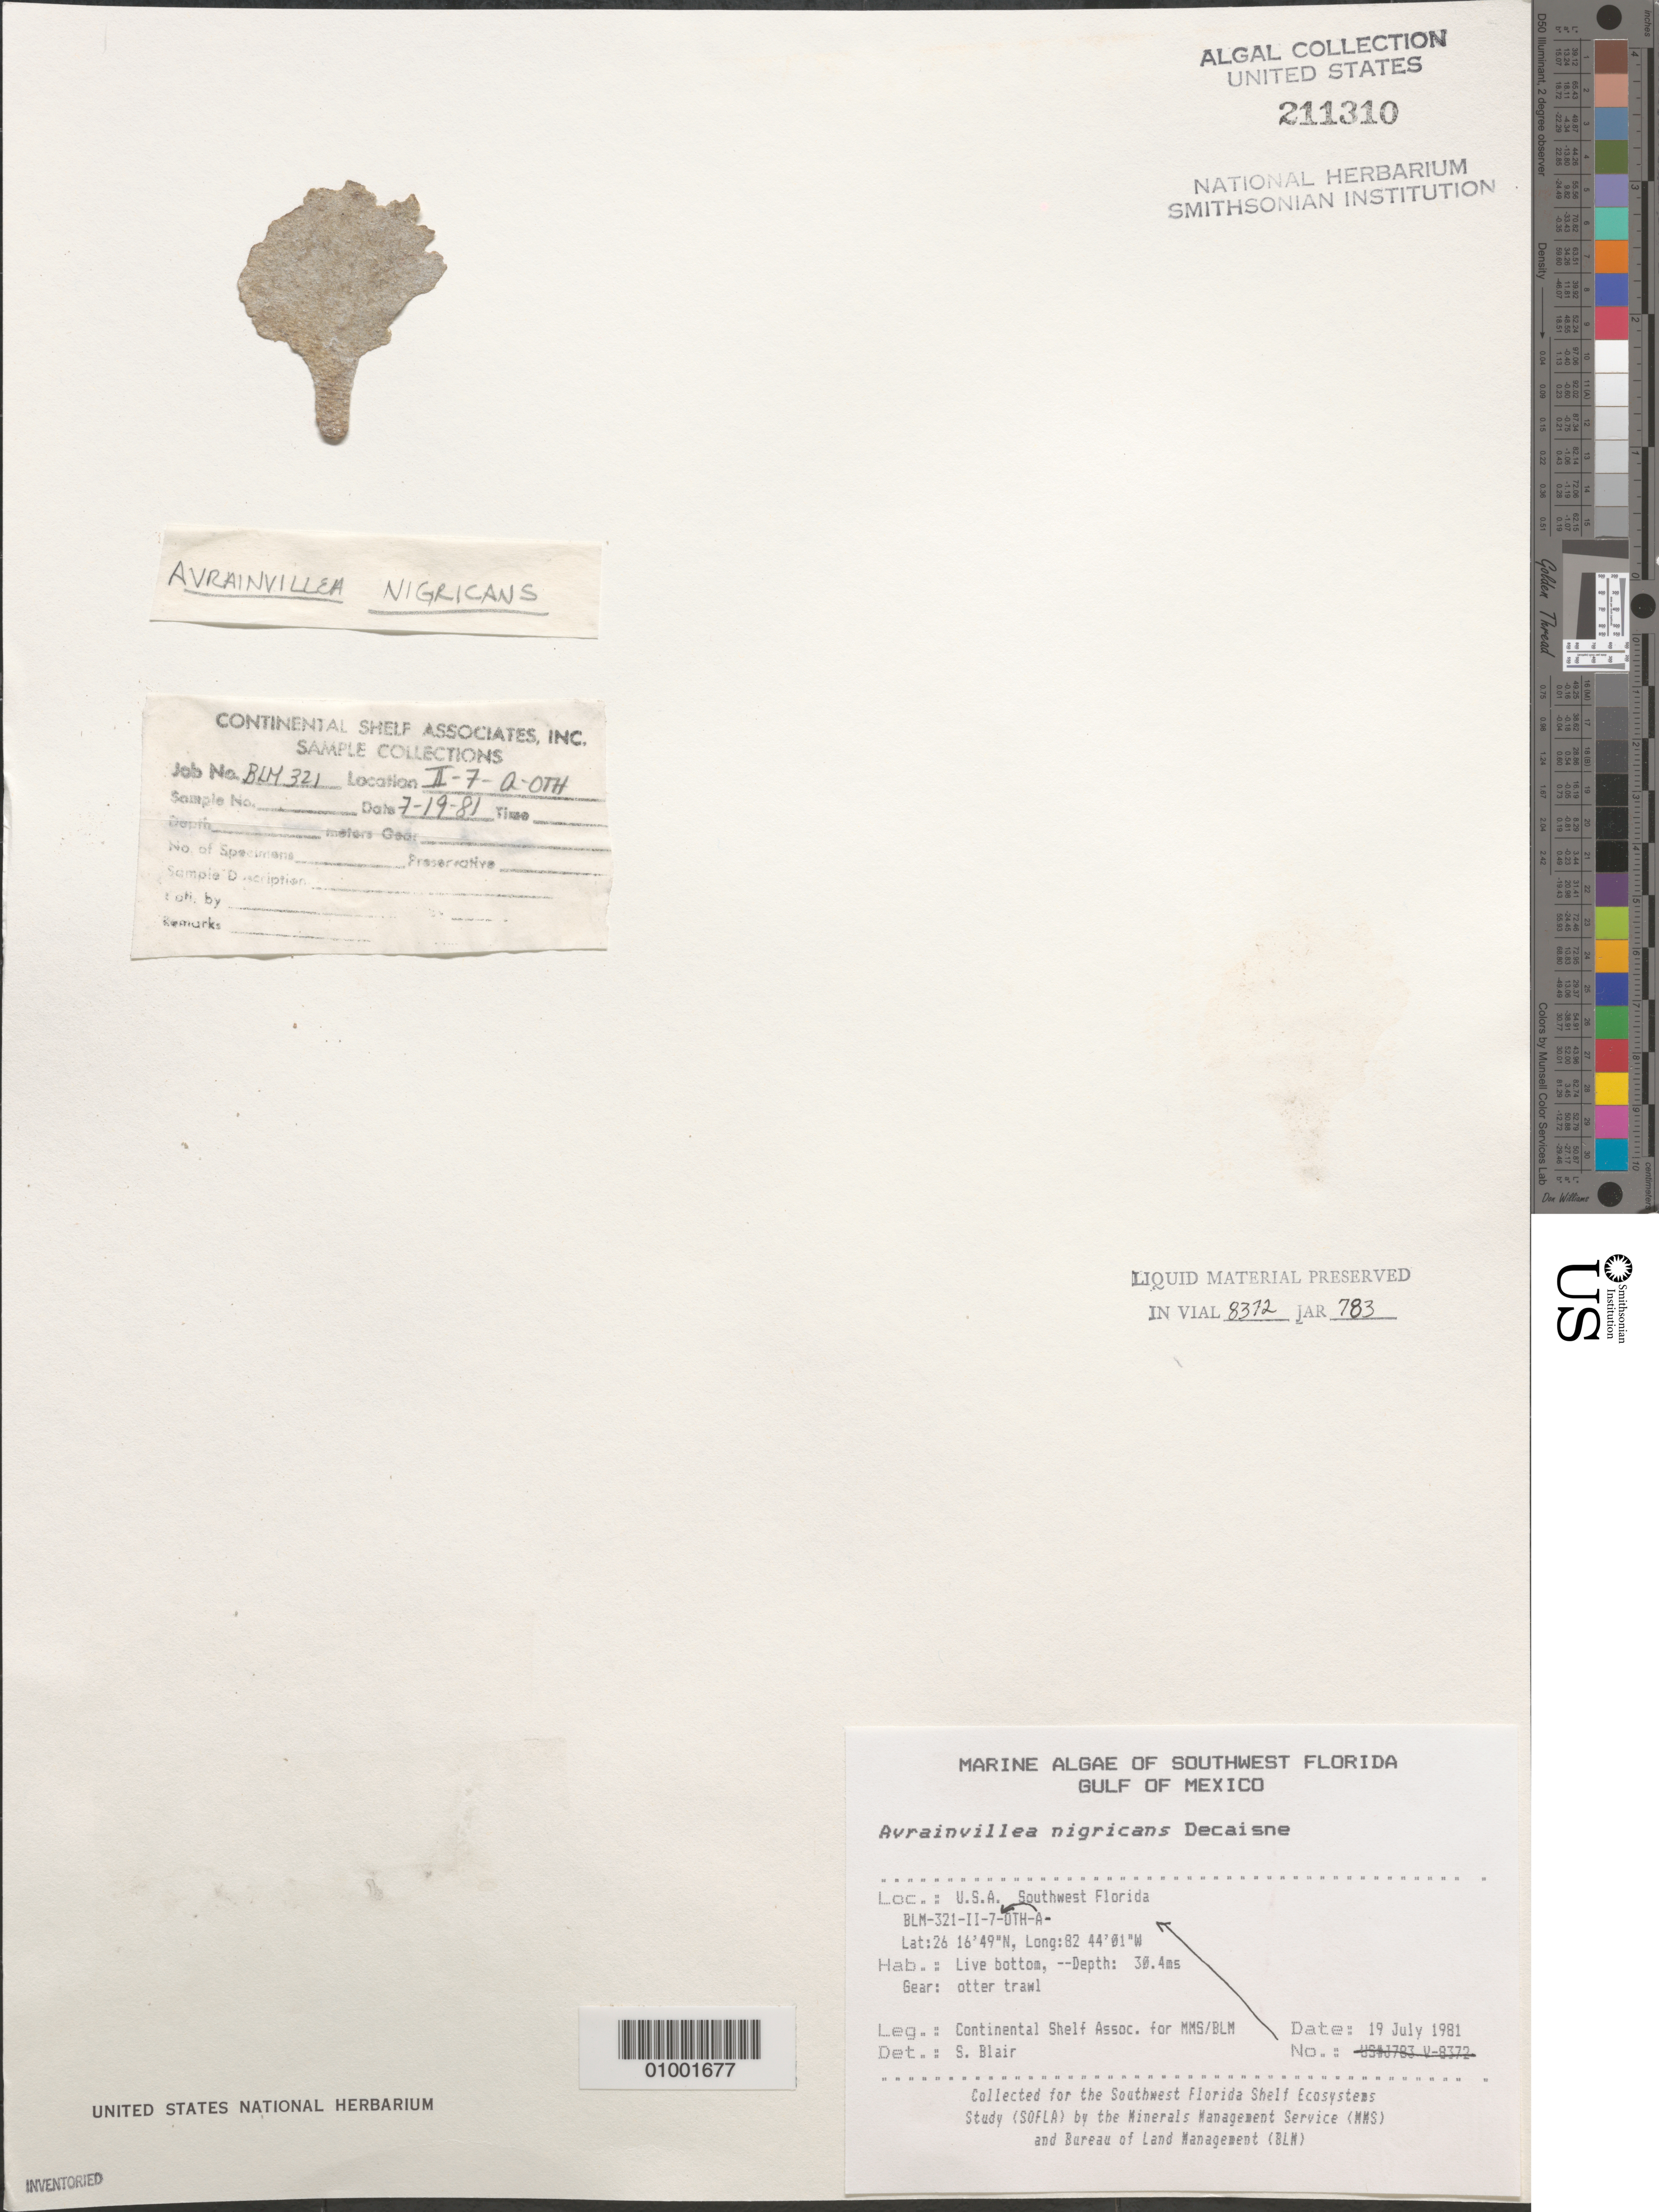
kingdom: Plantae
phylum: Chlorophyta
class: Ulvophyceae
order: Bryopsidales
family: Dichotomosiphonaceae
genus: Avrainvillea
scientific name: Avrainvillea nigricans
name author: Decne.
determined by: Blair, S. M.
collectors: Continental Shelf Associates for the MMS/BLM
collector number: BLM-321-II-7-A-OTH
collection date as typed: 19 Jul 1981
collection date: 1981-07-19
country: United States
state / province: Florida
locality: Gulf of Mexico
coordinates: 26 16'49"N, 82 44'01"W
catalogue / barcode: US 211310